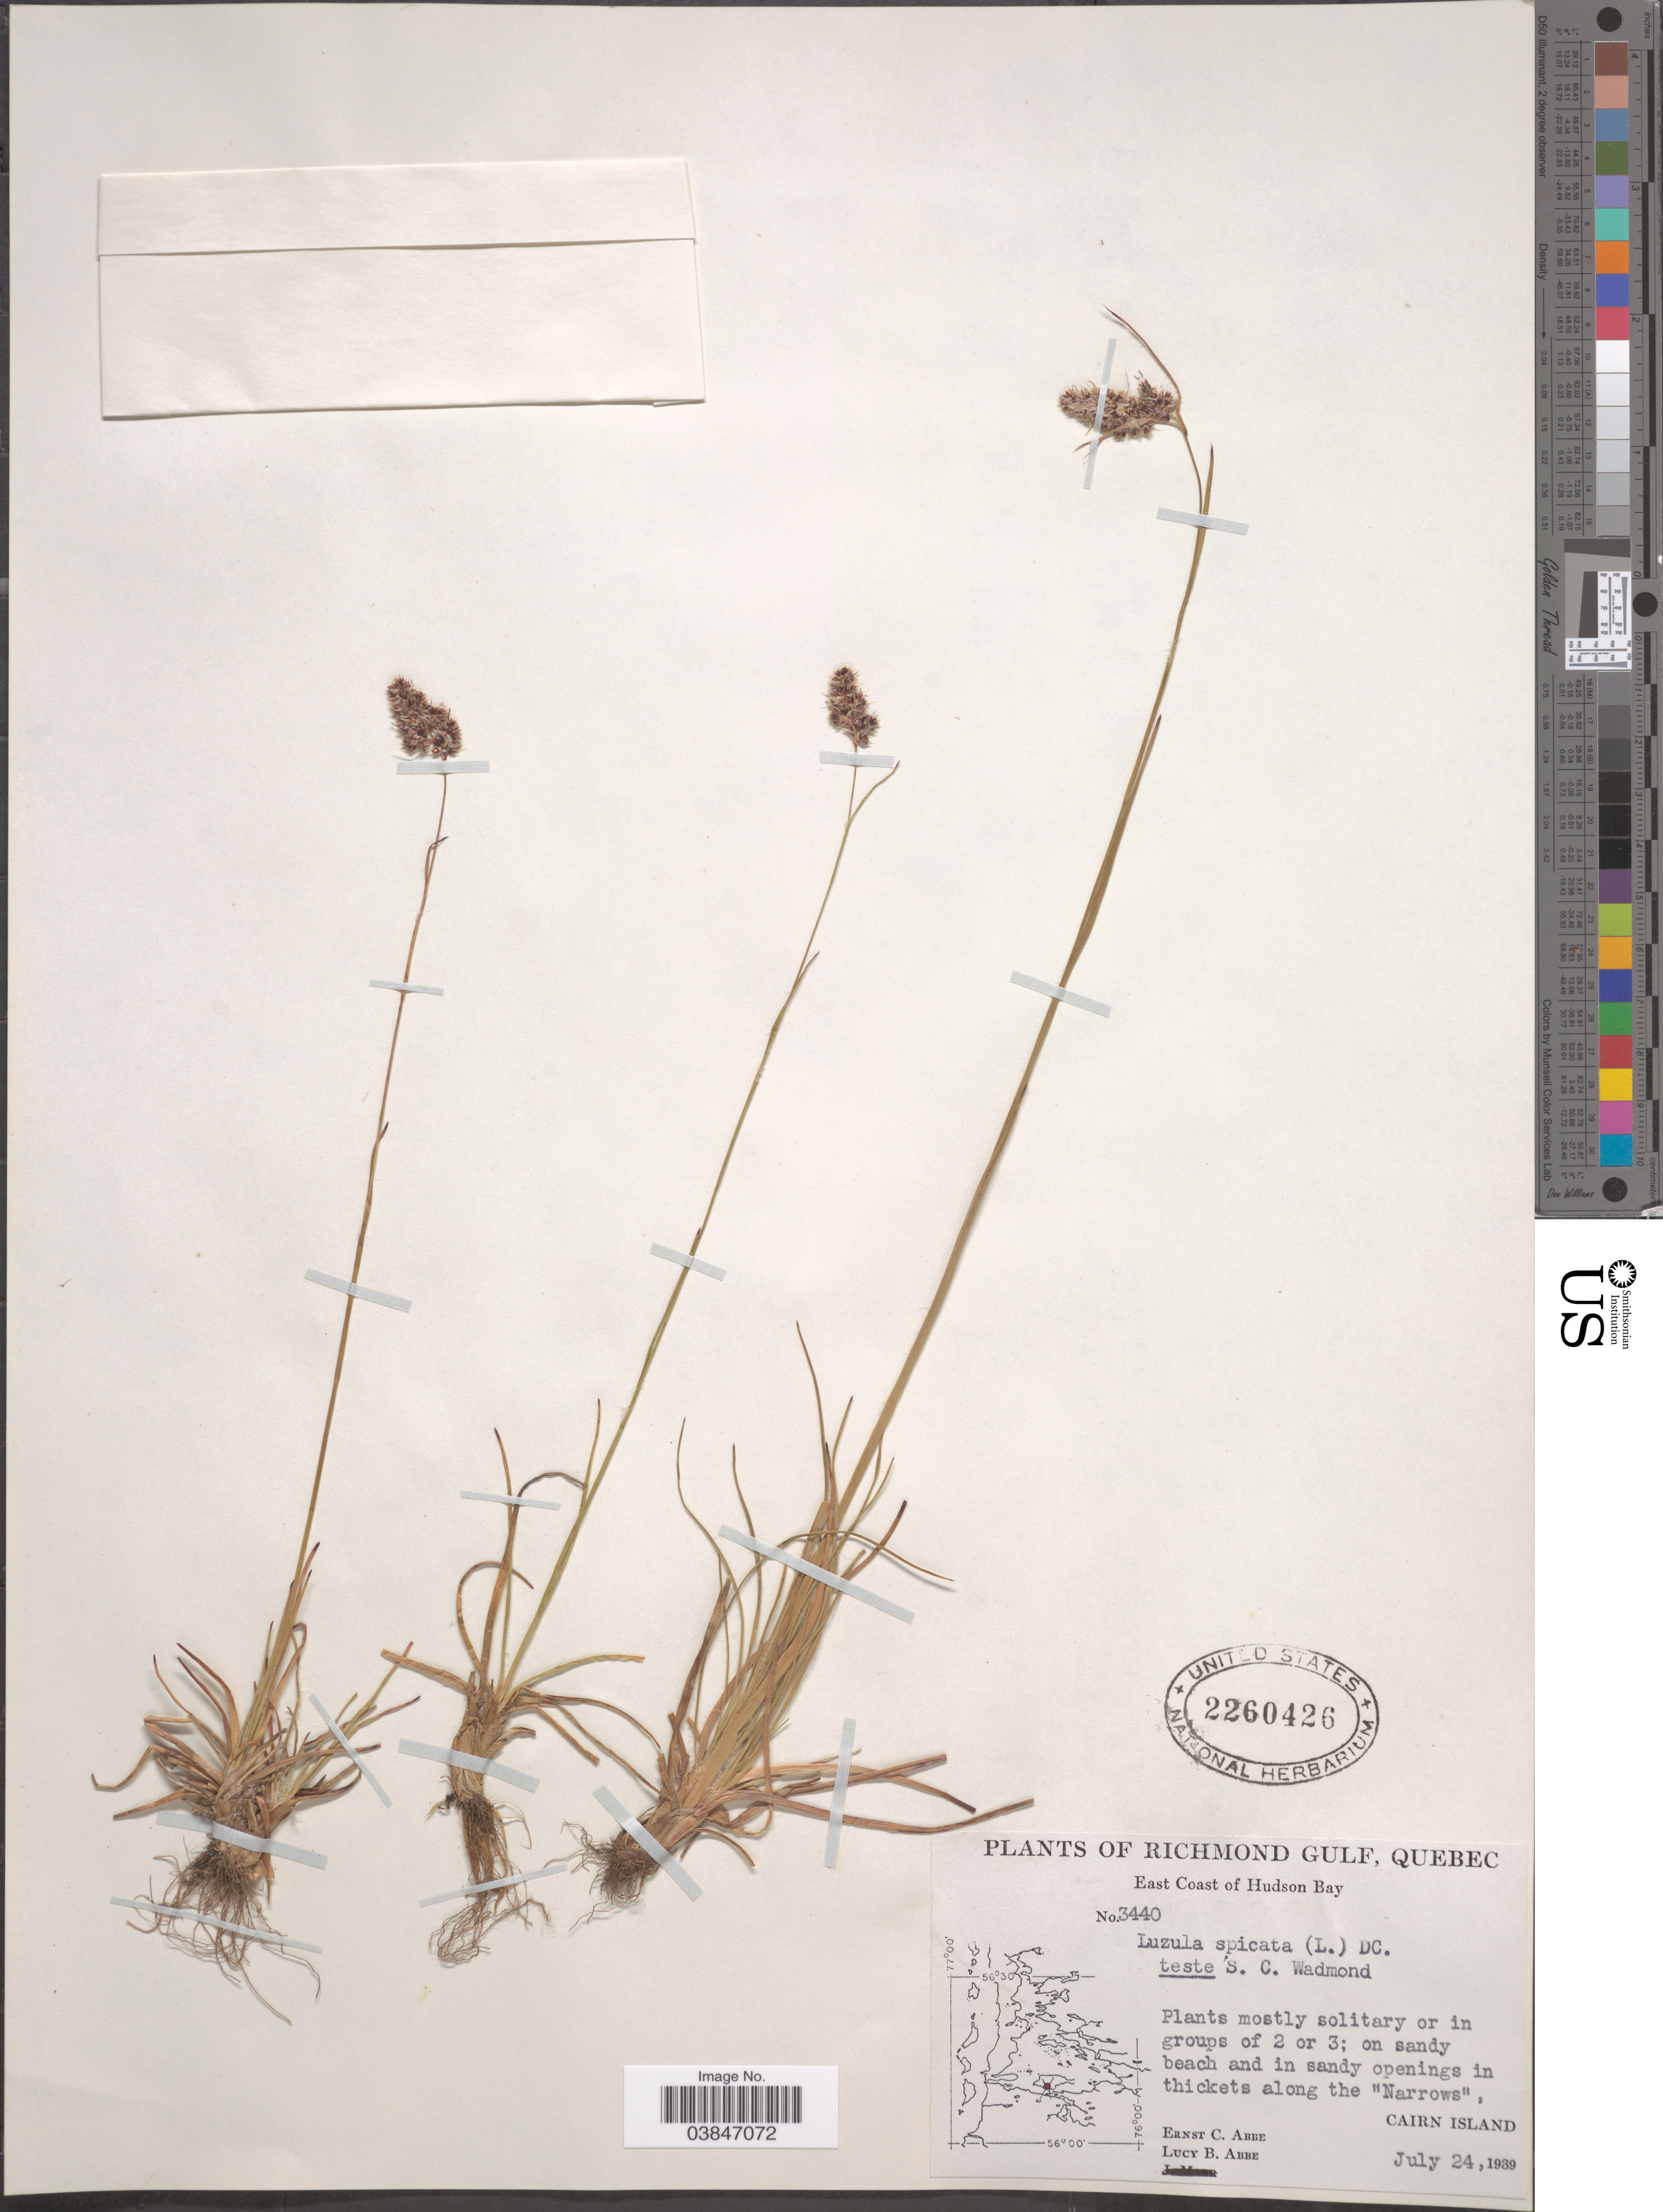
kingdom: Plantae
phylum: Tracheophyta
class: Liliopsida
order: Poales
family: Juncaceae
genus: Luzula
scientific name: Luzula spicata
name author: (L.) DC.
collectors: E. C. Abbe & L. B. Abbe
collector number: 3440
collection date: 1939-07-24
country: Canada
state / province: Quebec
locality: Richmond Gulf. East Coast of Hudson Bay. Along the "Narrows", Cairn Island.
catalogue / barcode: US 2260426